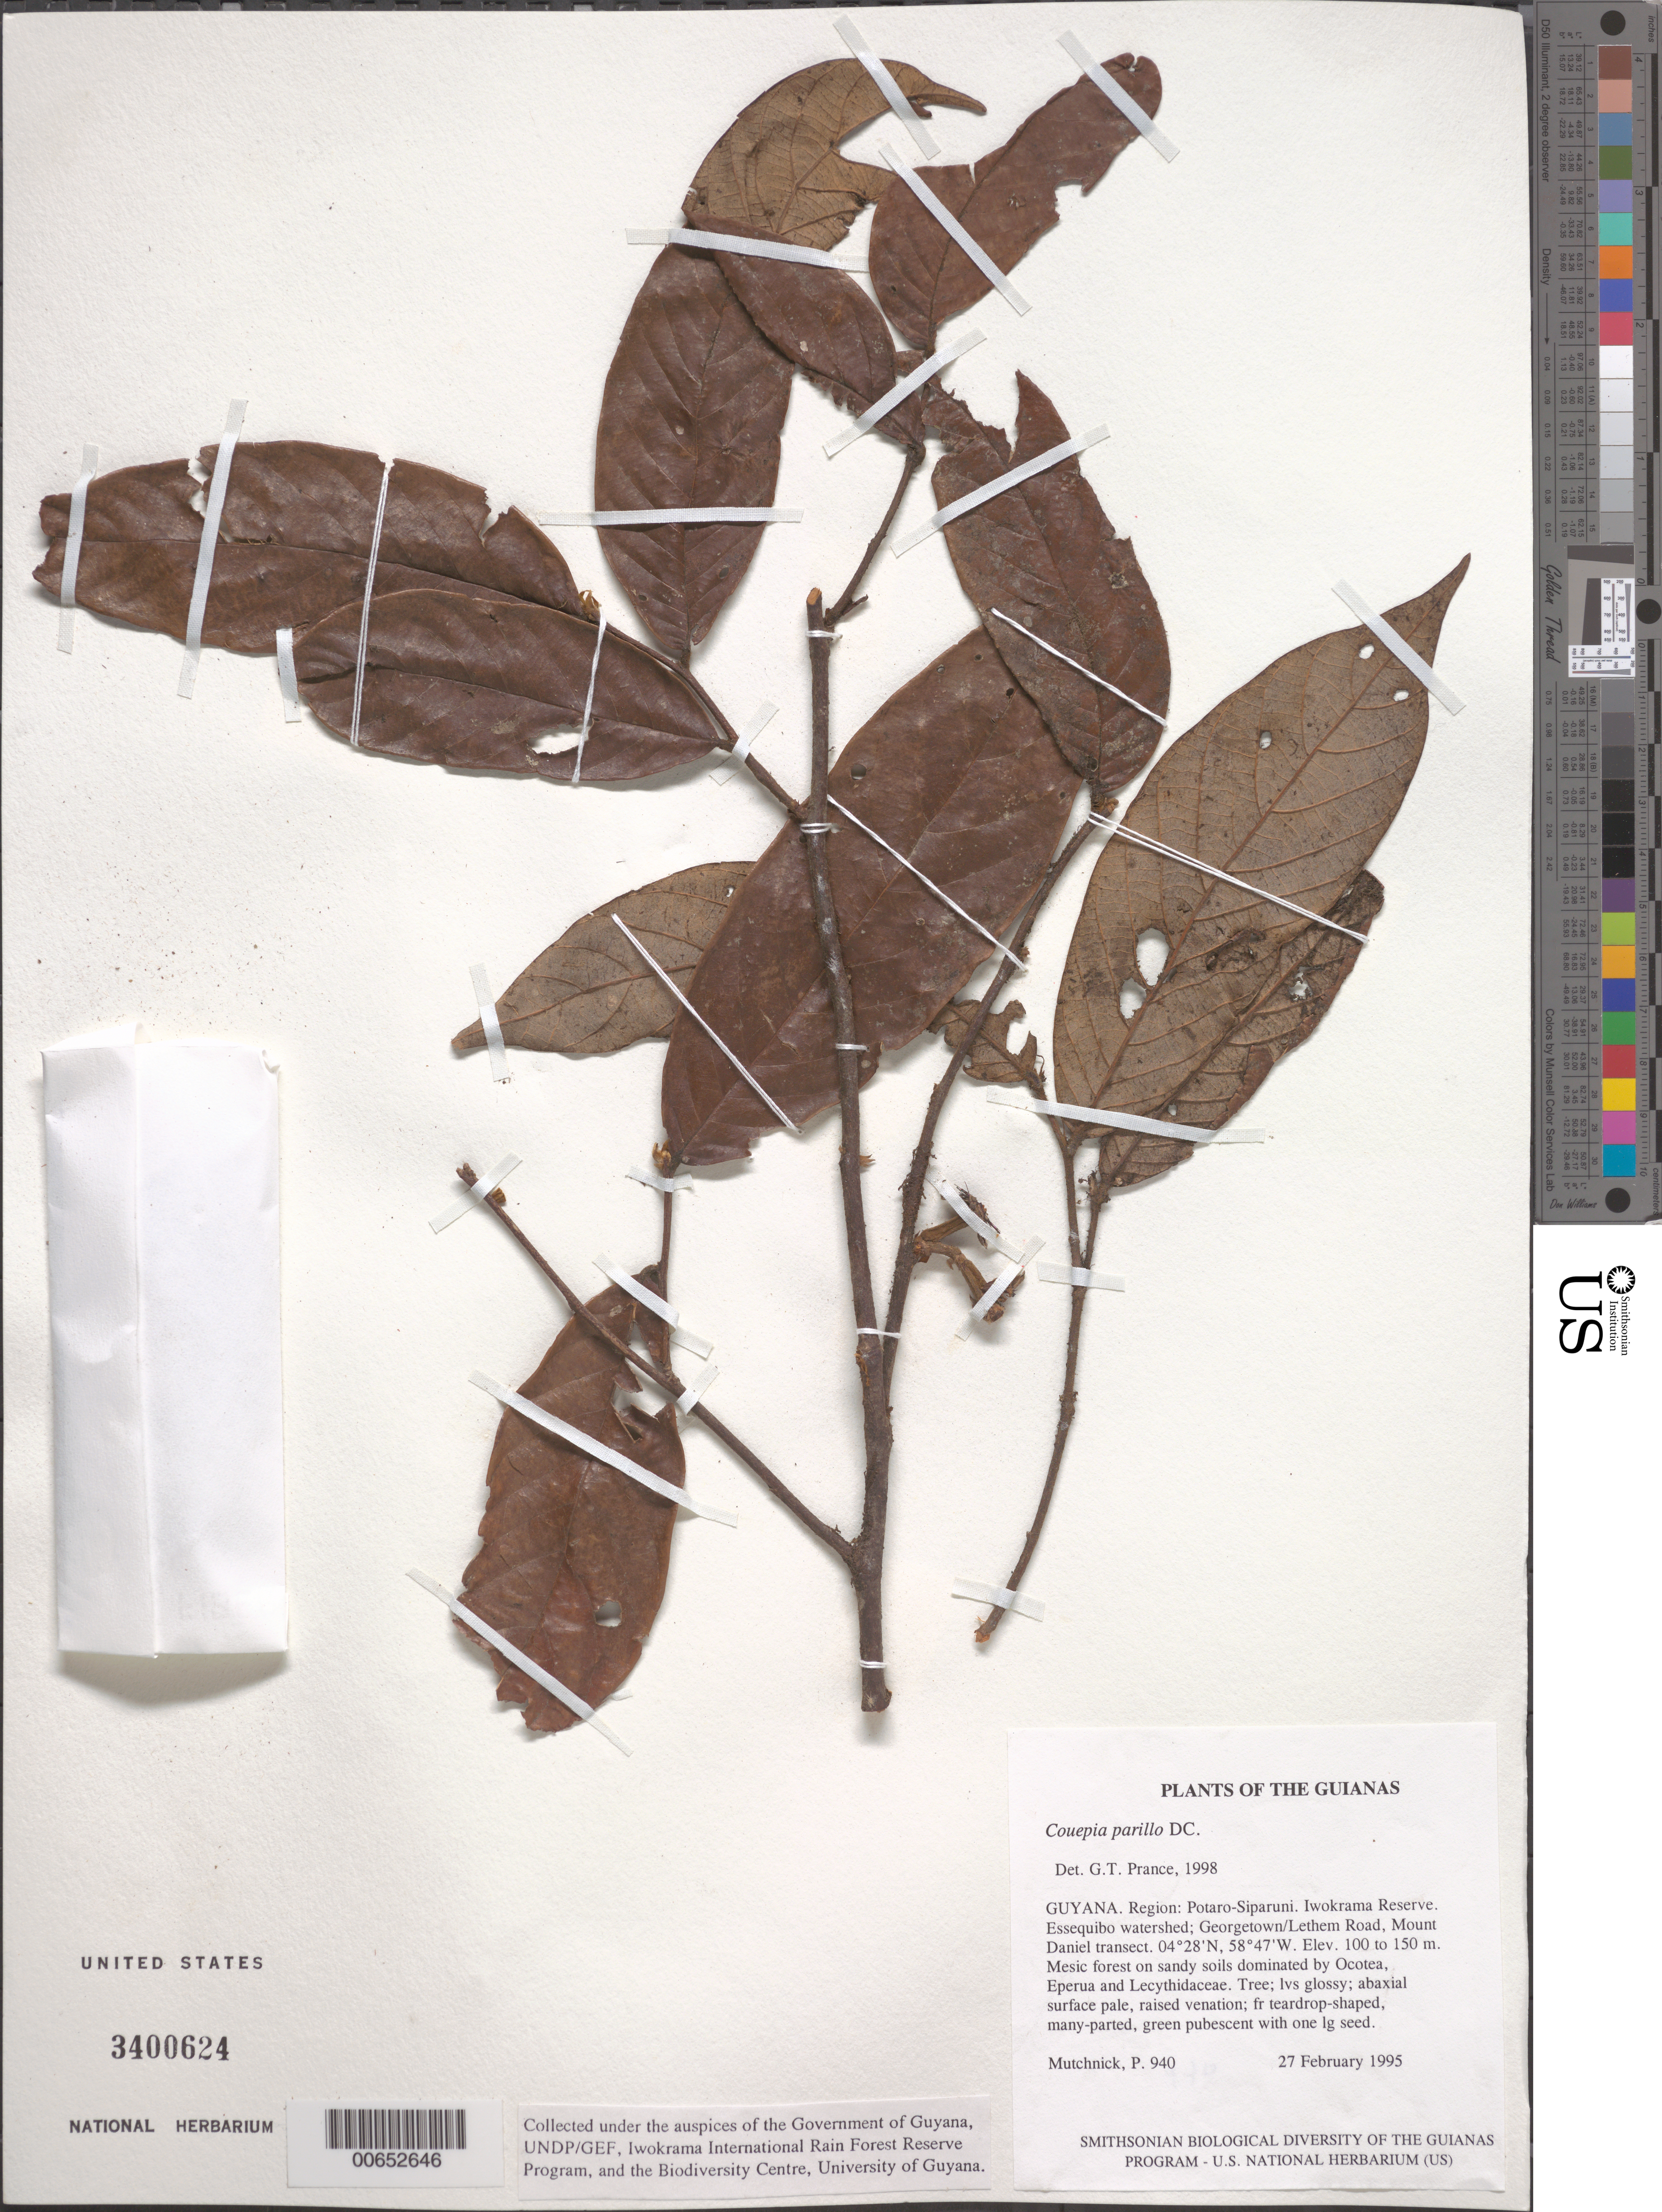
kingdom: Plantae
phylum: Tracheophyta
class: Magnoliopsida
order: Malpighiales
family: Chrysobalanaceae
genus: Gaulettia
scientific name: Gaulettia parillo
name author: (DC.) Sothers & Prance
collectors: P. Mutchnick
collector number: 940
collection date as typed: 27 February 1995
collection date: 1995-02-27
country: Guyana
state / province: Potaro-Siparuni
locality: Iwokrama Reserve. Essequibo watershed; Georgetown/Lethem Road, Mount Daniel transect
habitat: Mesic forest on sandy soils dominated by Ocotea, Eperua and Lecythidaceae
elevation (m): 100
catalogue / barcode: US 3400624